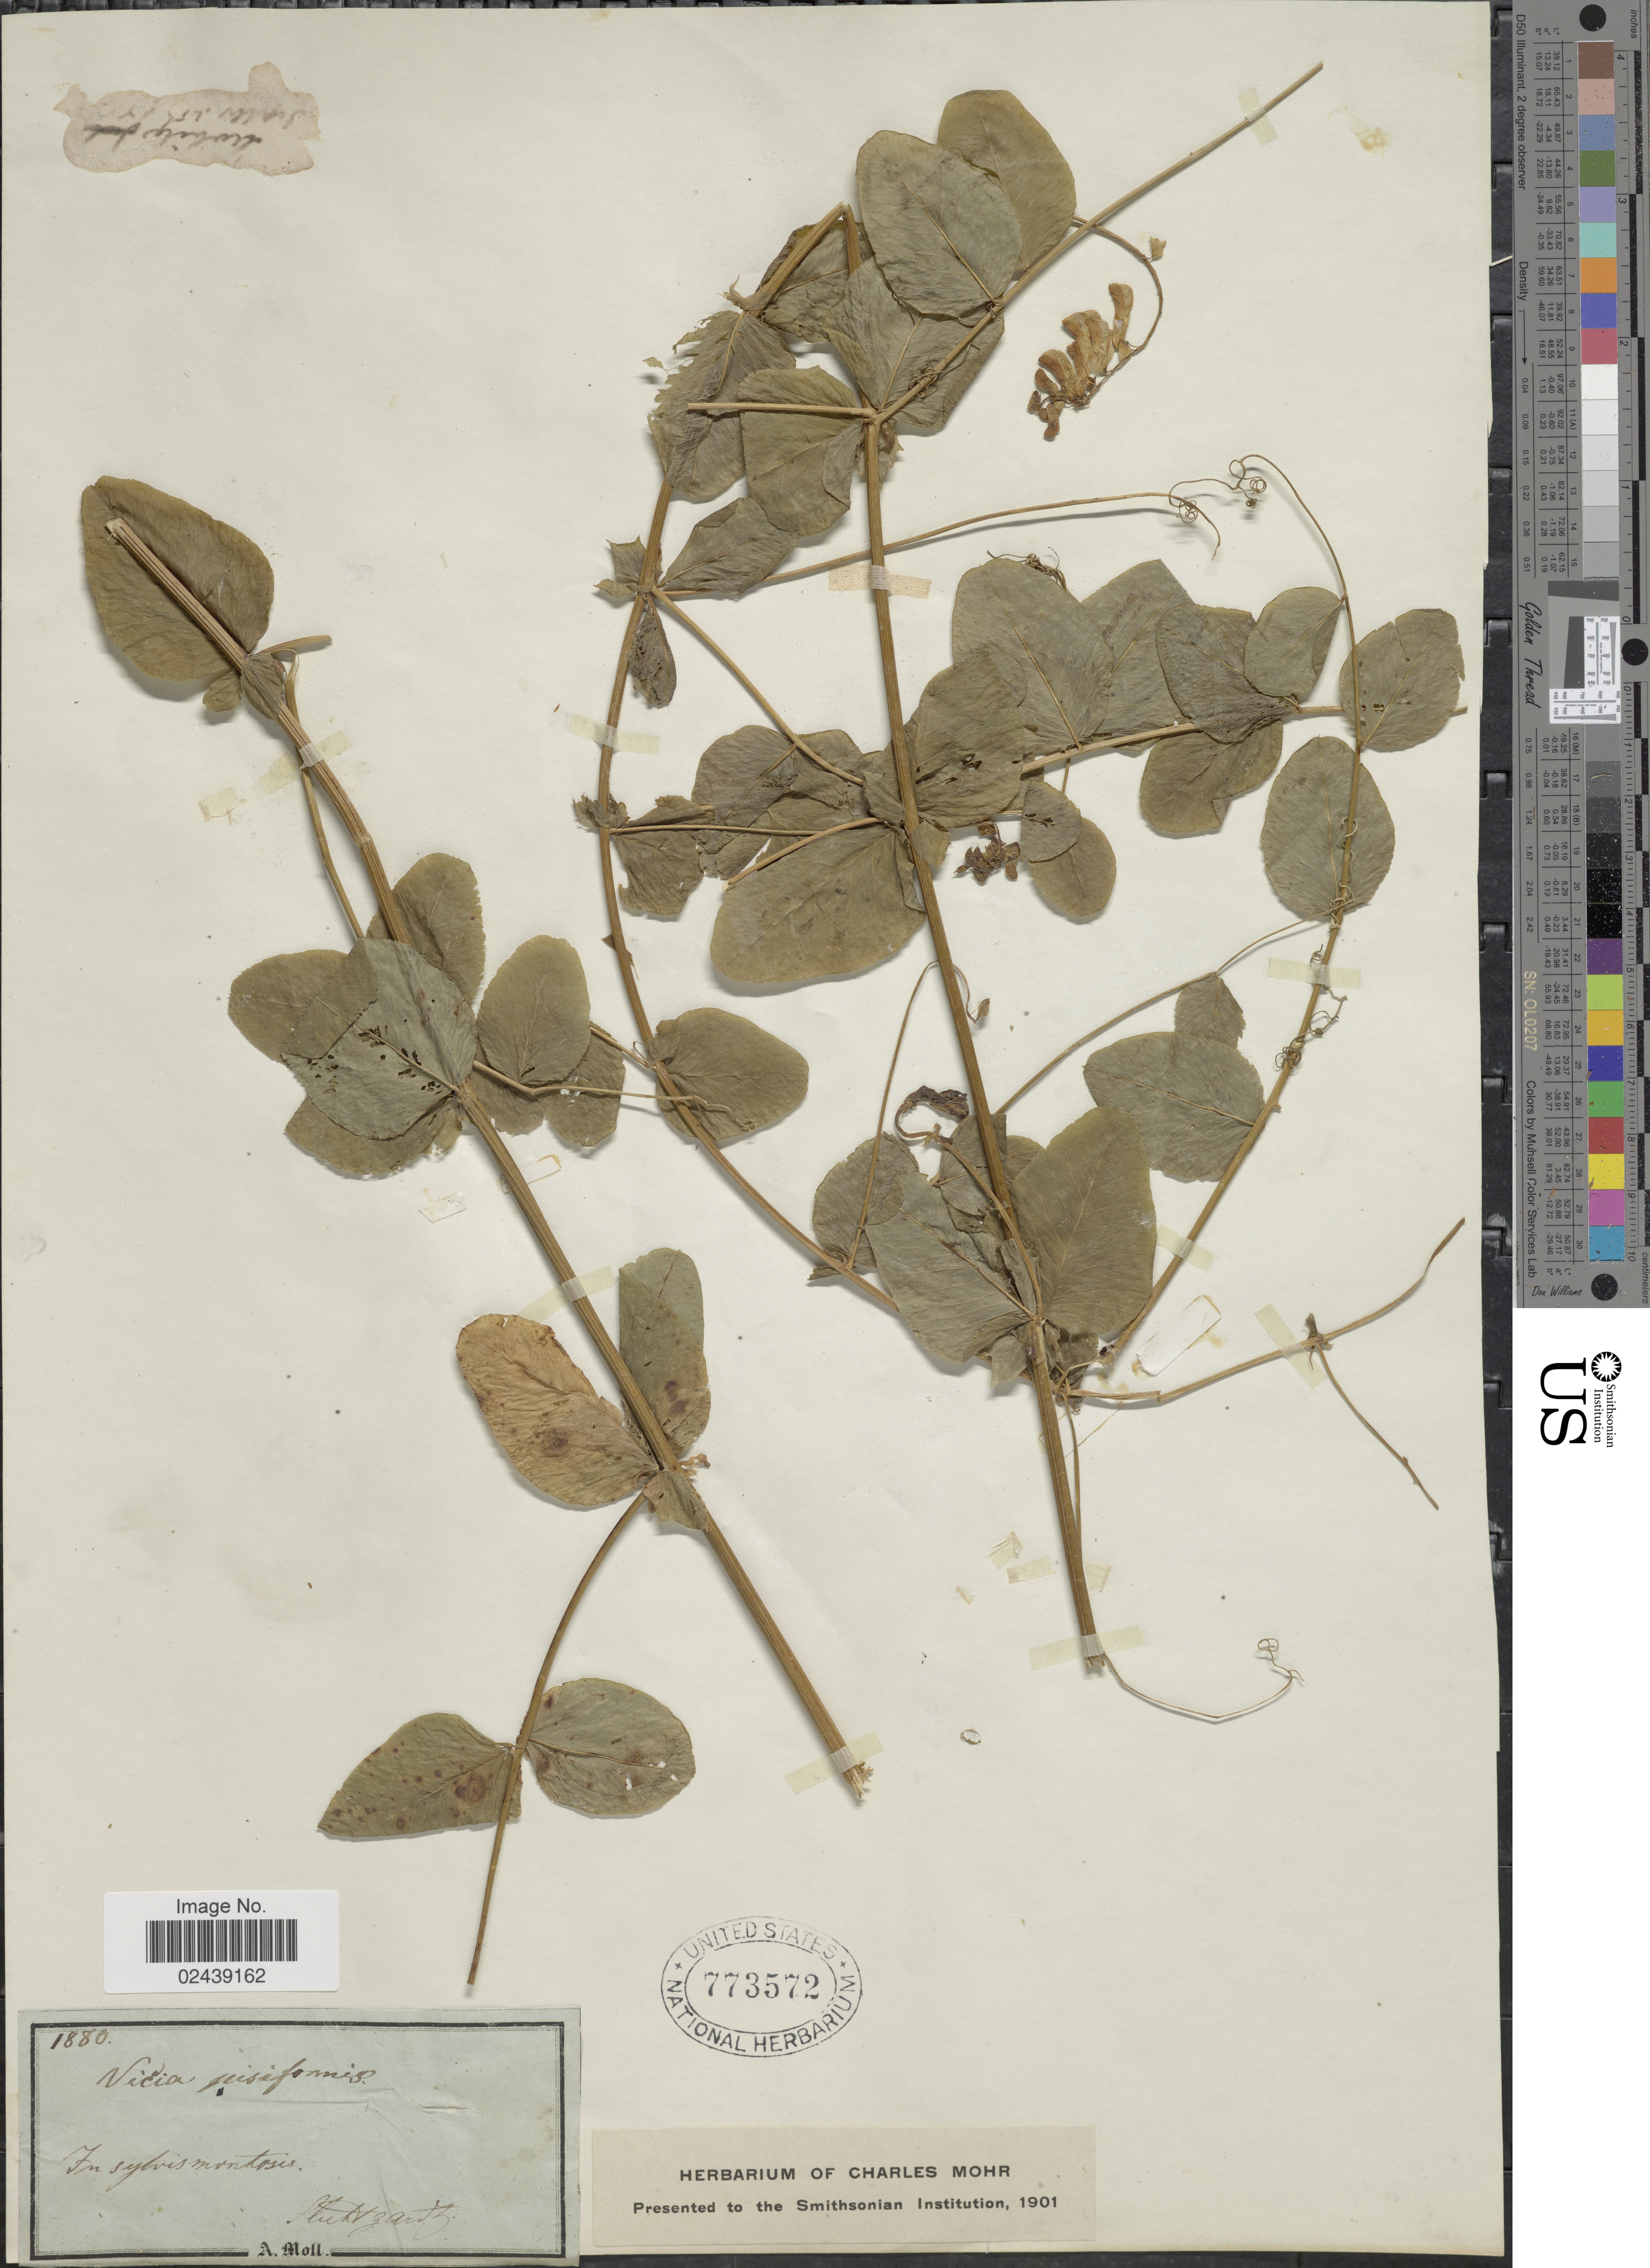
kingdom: Plantae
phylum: Tracheophyta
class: Magnoliopsida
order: Fabales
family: Fabaceae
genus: Vicia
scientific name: Vicia pisiformis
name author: L.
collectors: Stuttgardt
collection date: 1880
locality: In sylvis montosis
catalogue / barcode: US 773572